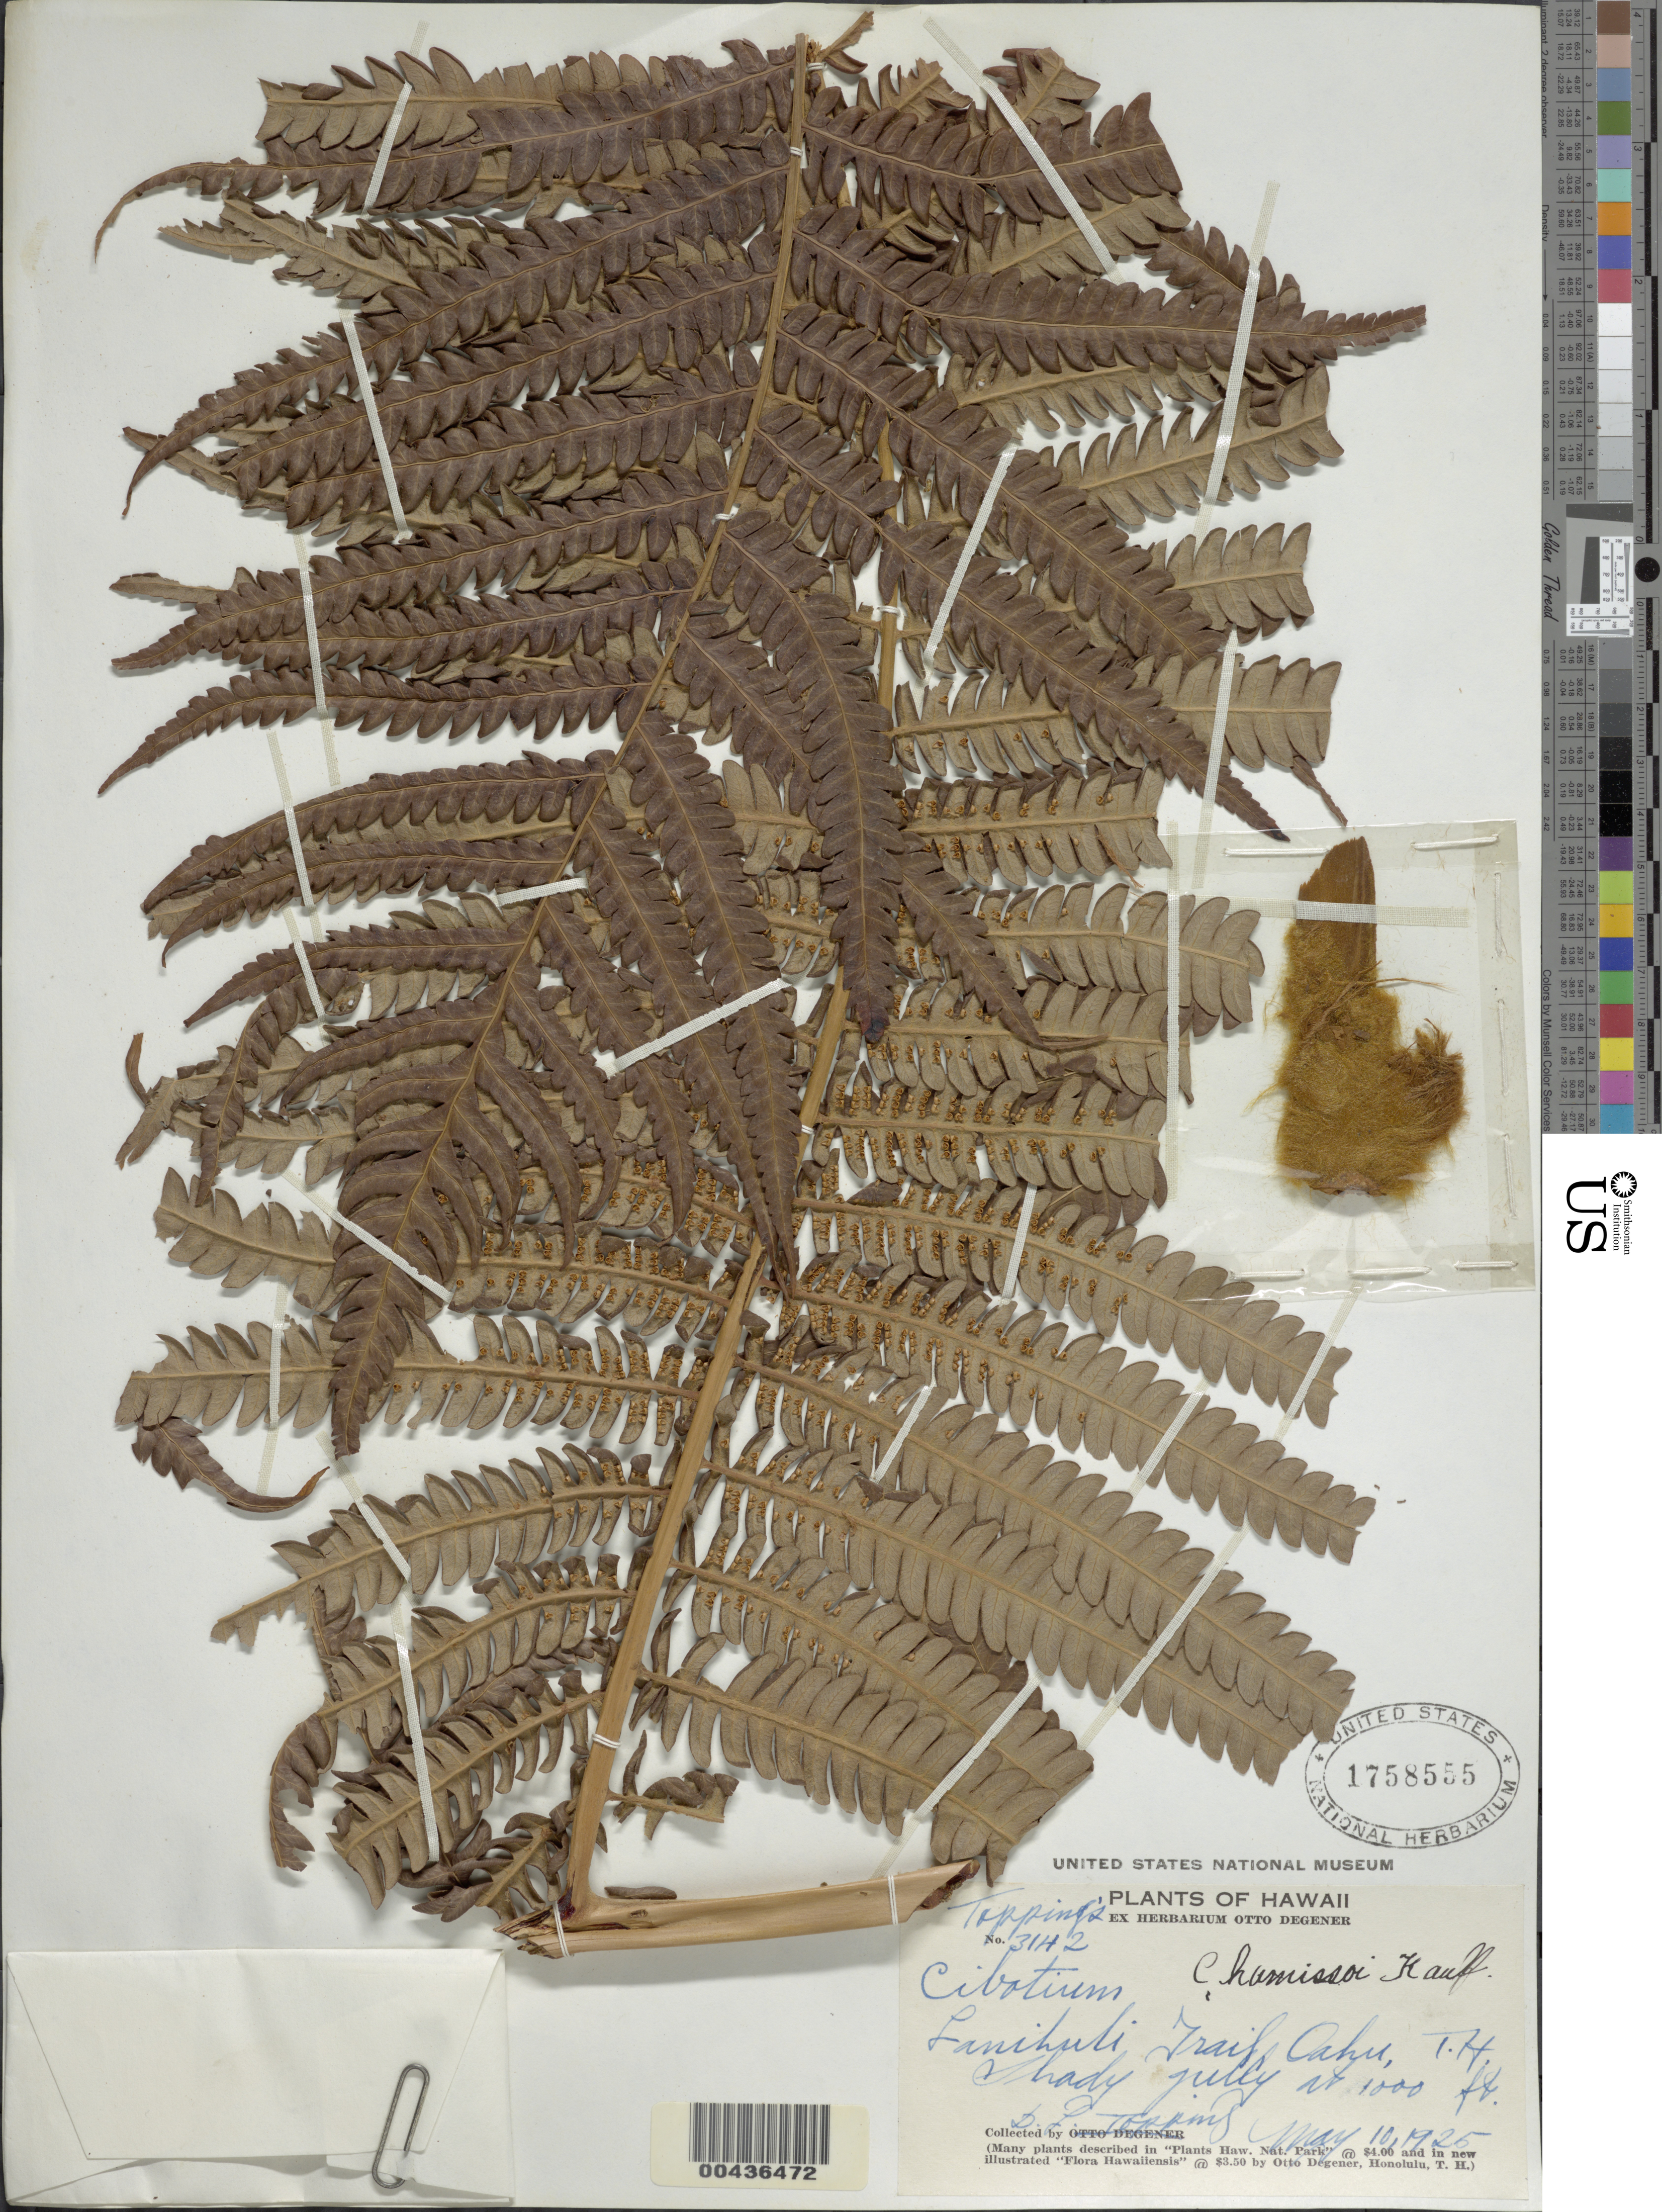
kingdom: Plantae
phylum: Tracheophyta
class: Polypodiopsida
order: Cyatheales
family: Cibotiaceae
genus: Cibotium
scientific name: Cibotium chamissoi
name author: Kaulf.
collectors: D. L. Topping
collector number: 3142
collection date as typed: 10 May 1925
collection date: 1925-05-10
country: United States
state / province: Hawaii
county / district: Honolulu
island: Oahu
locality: Lanihuli Trail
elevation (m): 305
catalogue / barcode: US 1758555